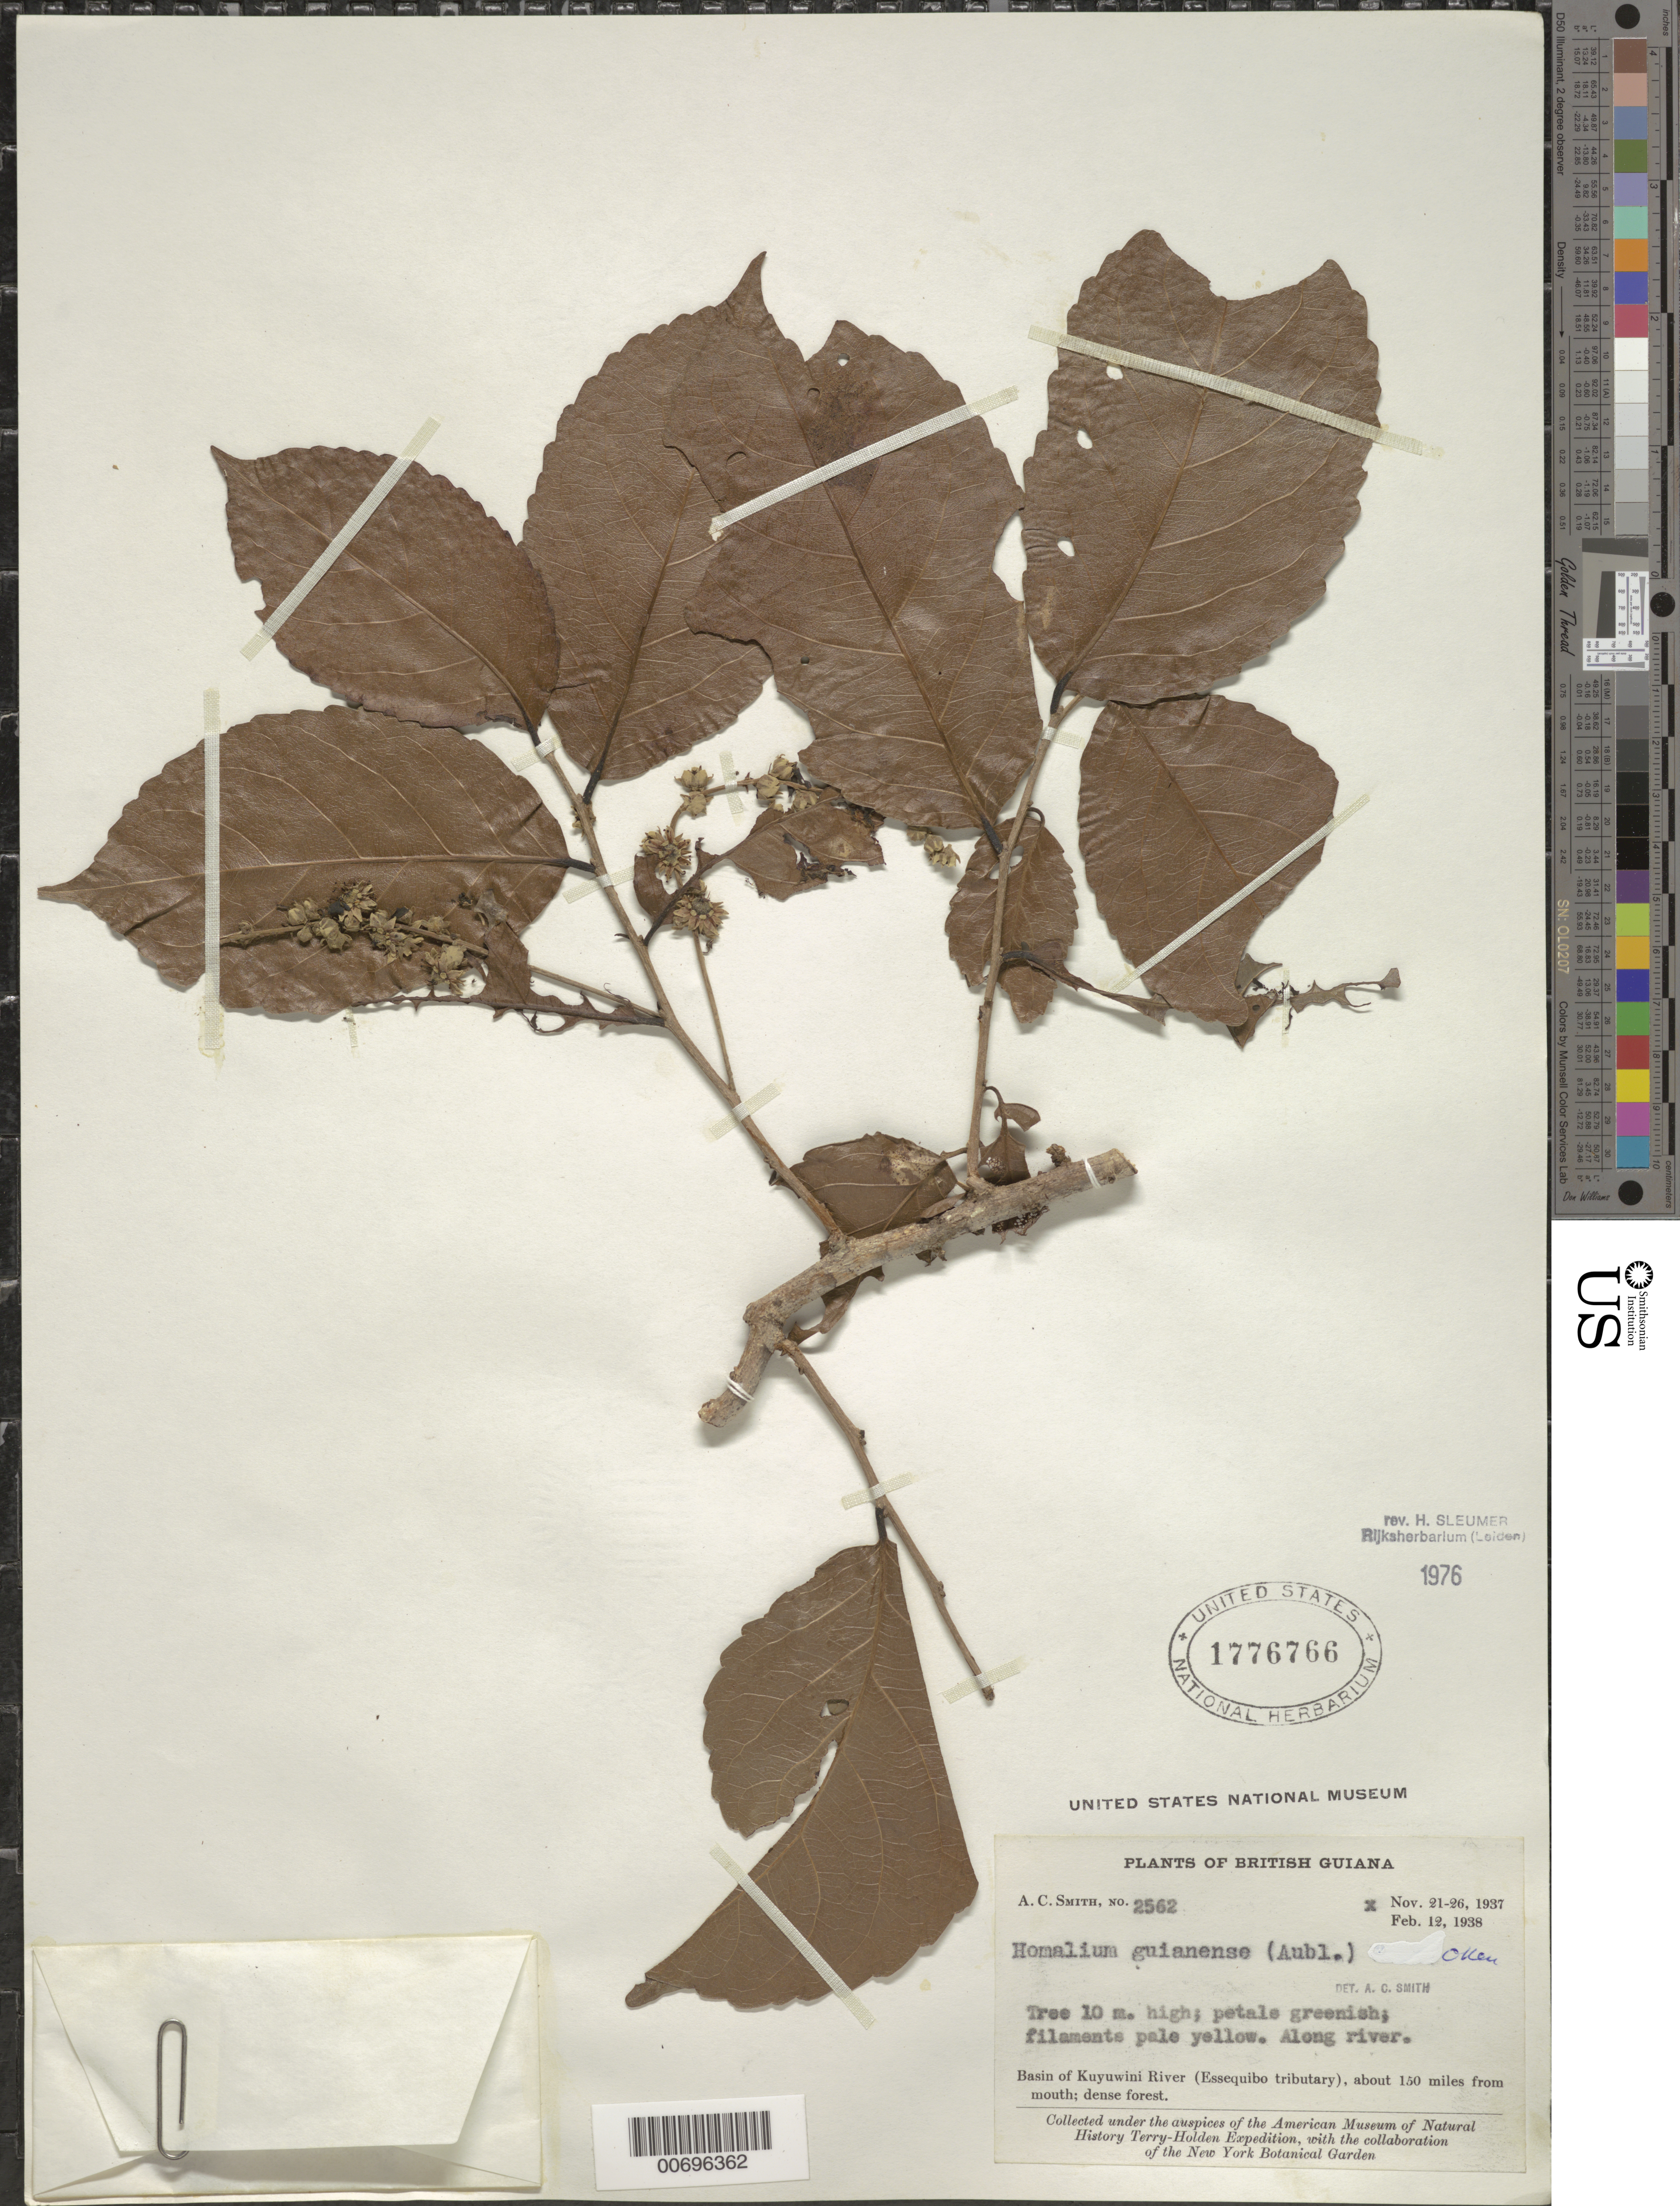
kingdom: Plantae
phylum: Tracheophyta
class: Magnoliopsida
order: Malpighiales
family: Salicaceae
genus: Homalium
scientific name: Homalium guianense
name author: (Aubl.) Oken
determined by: Smith, A. C.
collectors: A. C. Smith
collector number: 2562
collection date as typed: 21-Nov-37 to 26-Nov-37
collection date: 1937-11-21/1937-11-26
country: Guyana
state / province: U. Takutu-U. Essequibo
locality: Kuyuwini River Basin (Essequibo River tributary), about 150 mi. from mouth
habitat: Dense forest along river.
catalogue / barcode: US 1776766